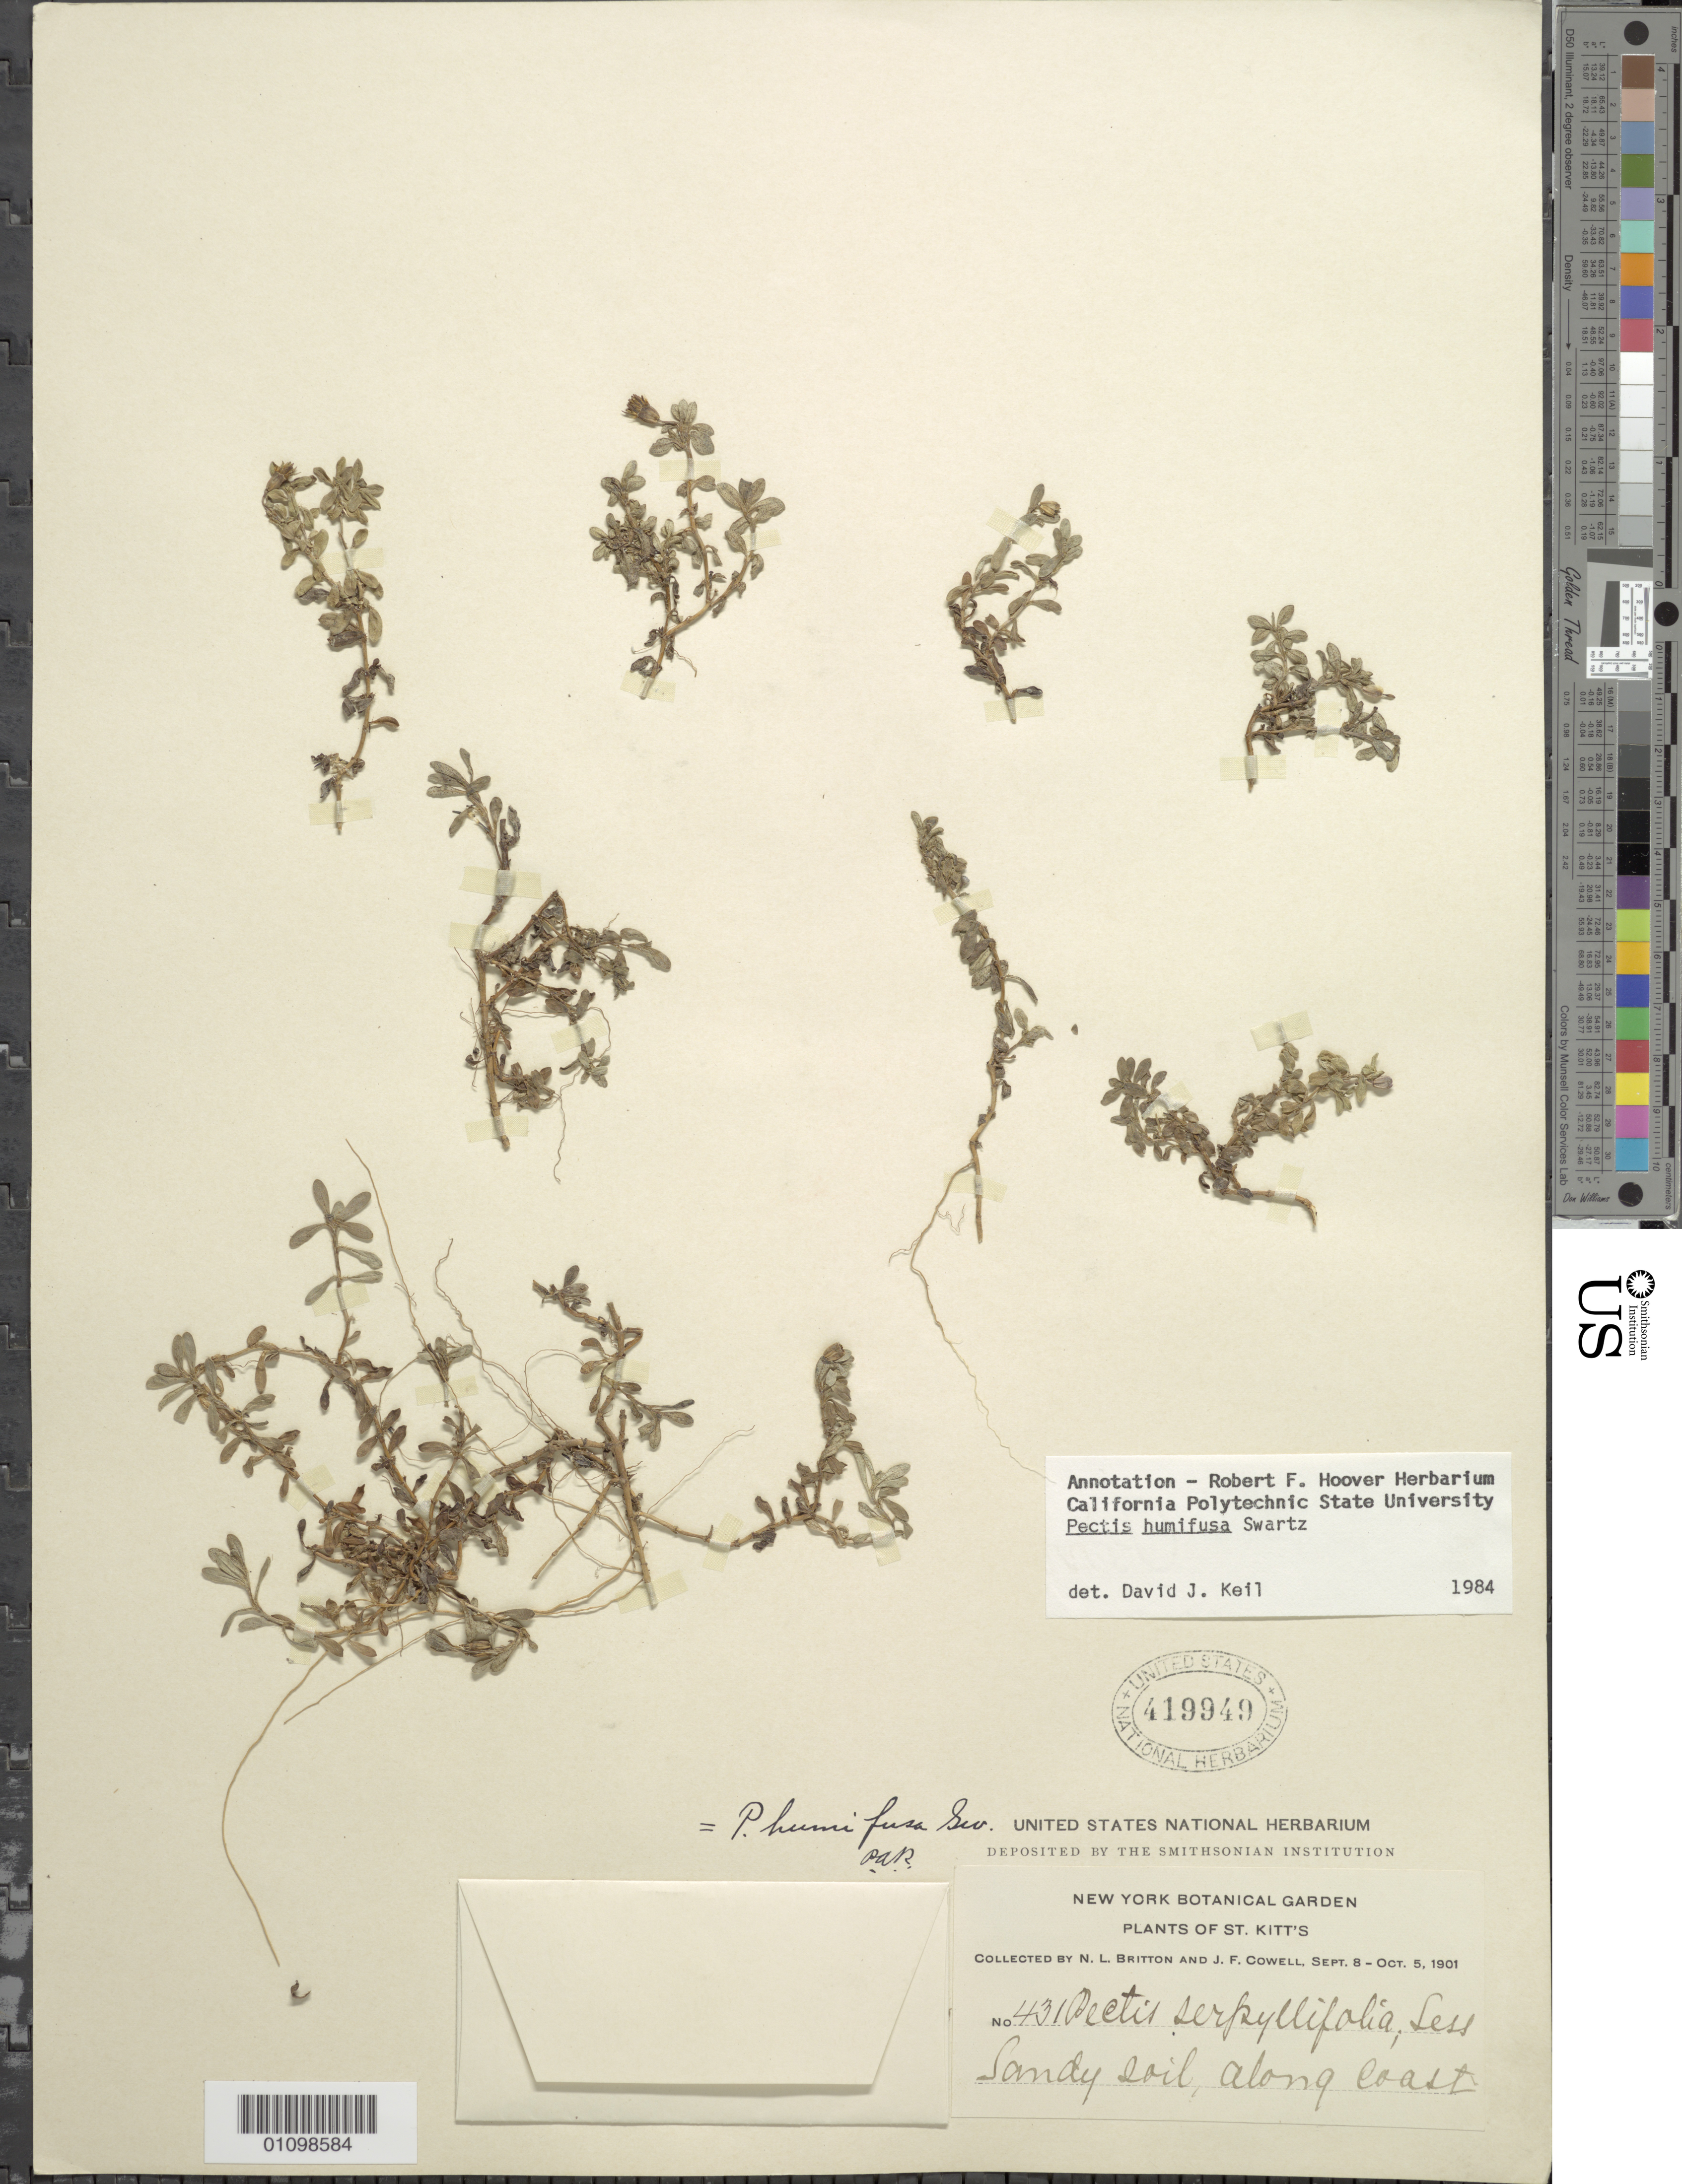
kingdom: Plantae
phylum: Tracheophyta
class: Magnoliopsida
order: Asterales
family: Asteraceae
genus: Pectis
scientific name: Pectis humifusa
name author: Sw.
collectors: N. Britton & J. F. Cowell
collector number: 431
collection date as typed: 08 Sep 1901 to 05 Oct 1901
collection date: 1901-09-08/1901-10-05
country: St. Christopher-Nevis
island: St. Christopher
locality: Sandy soil, along coast.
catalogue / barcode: US 419949